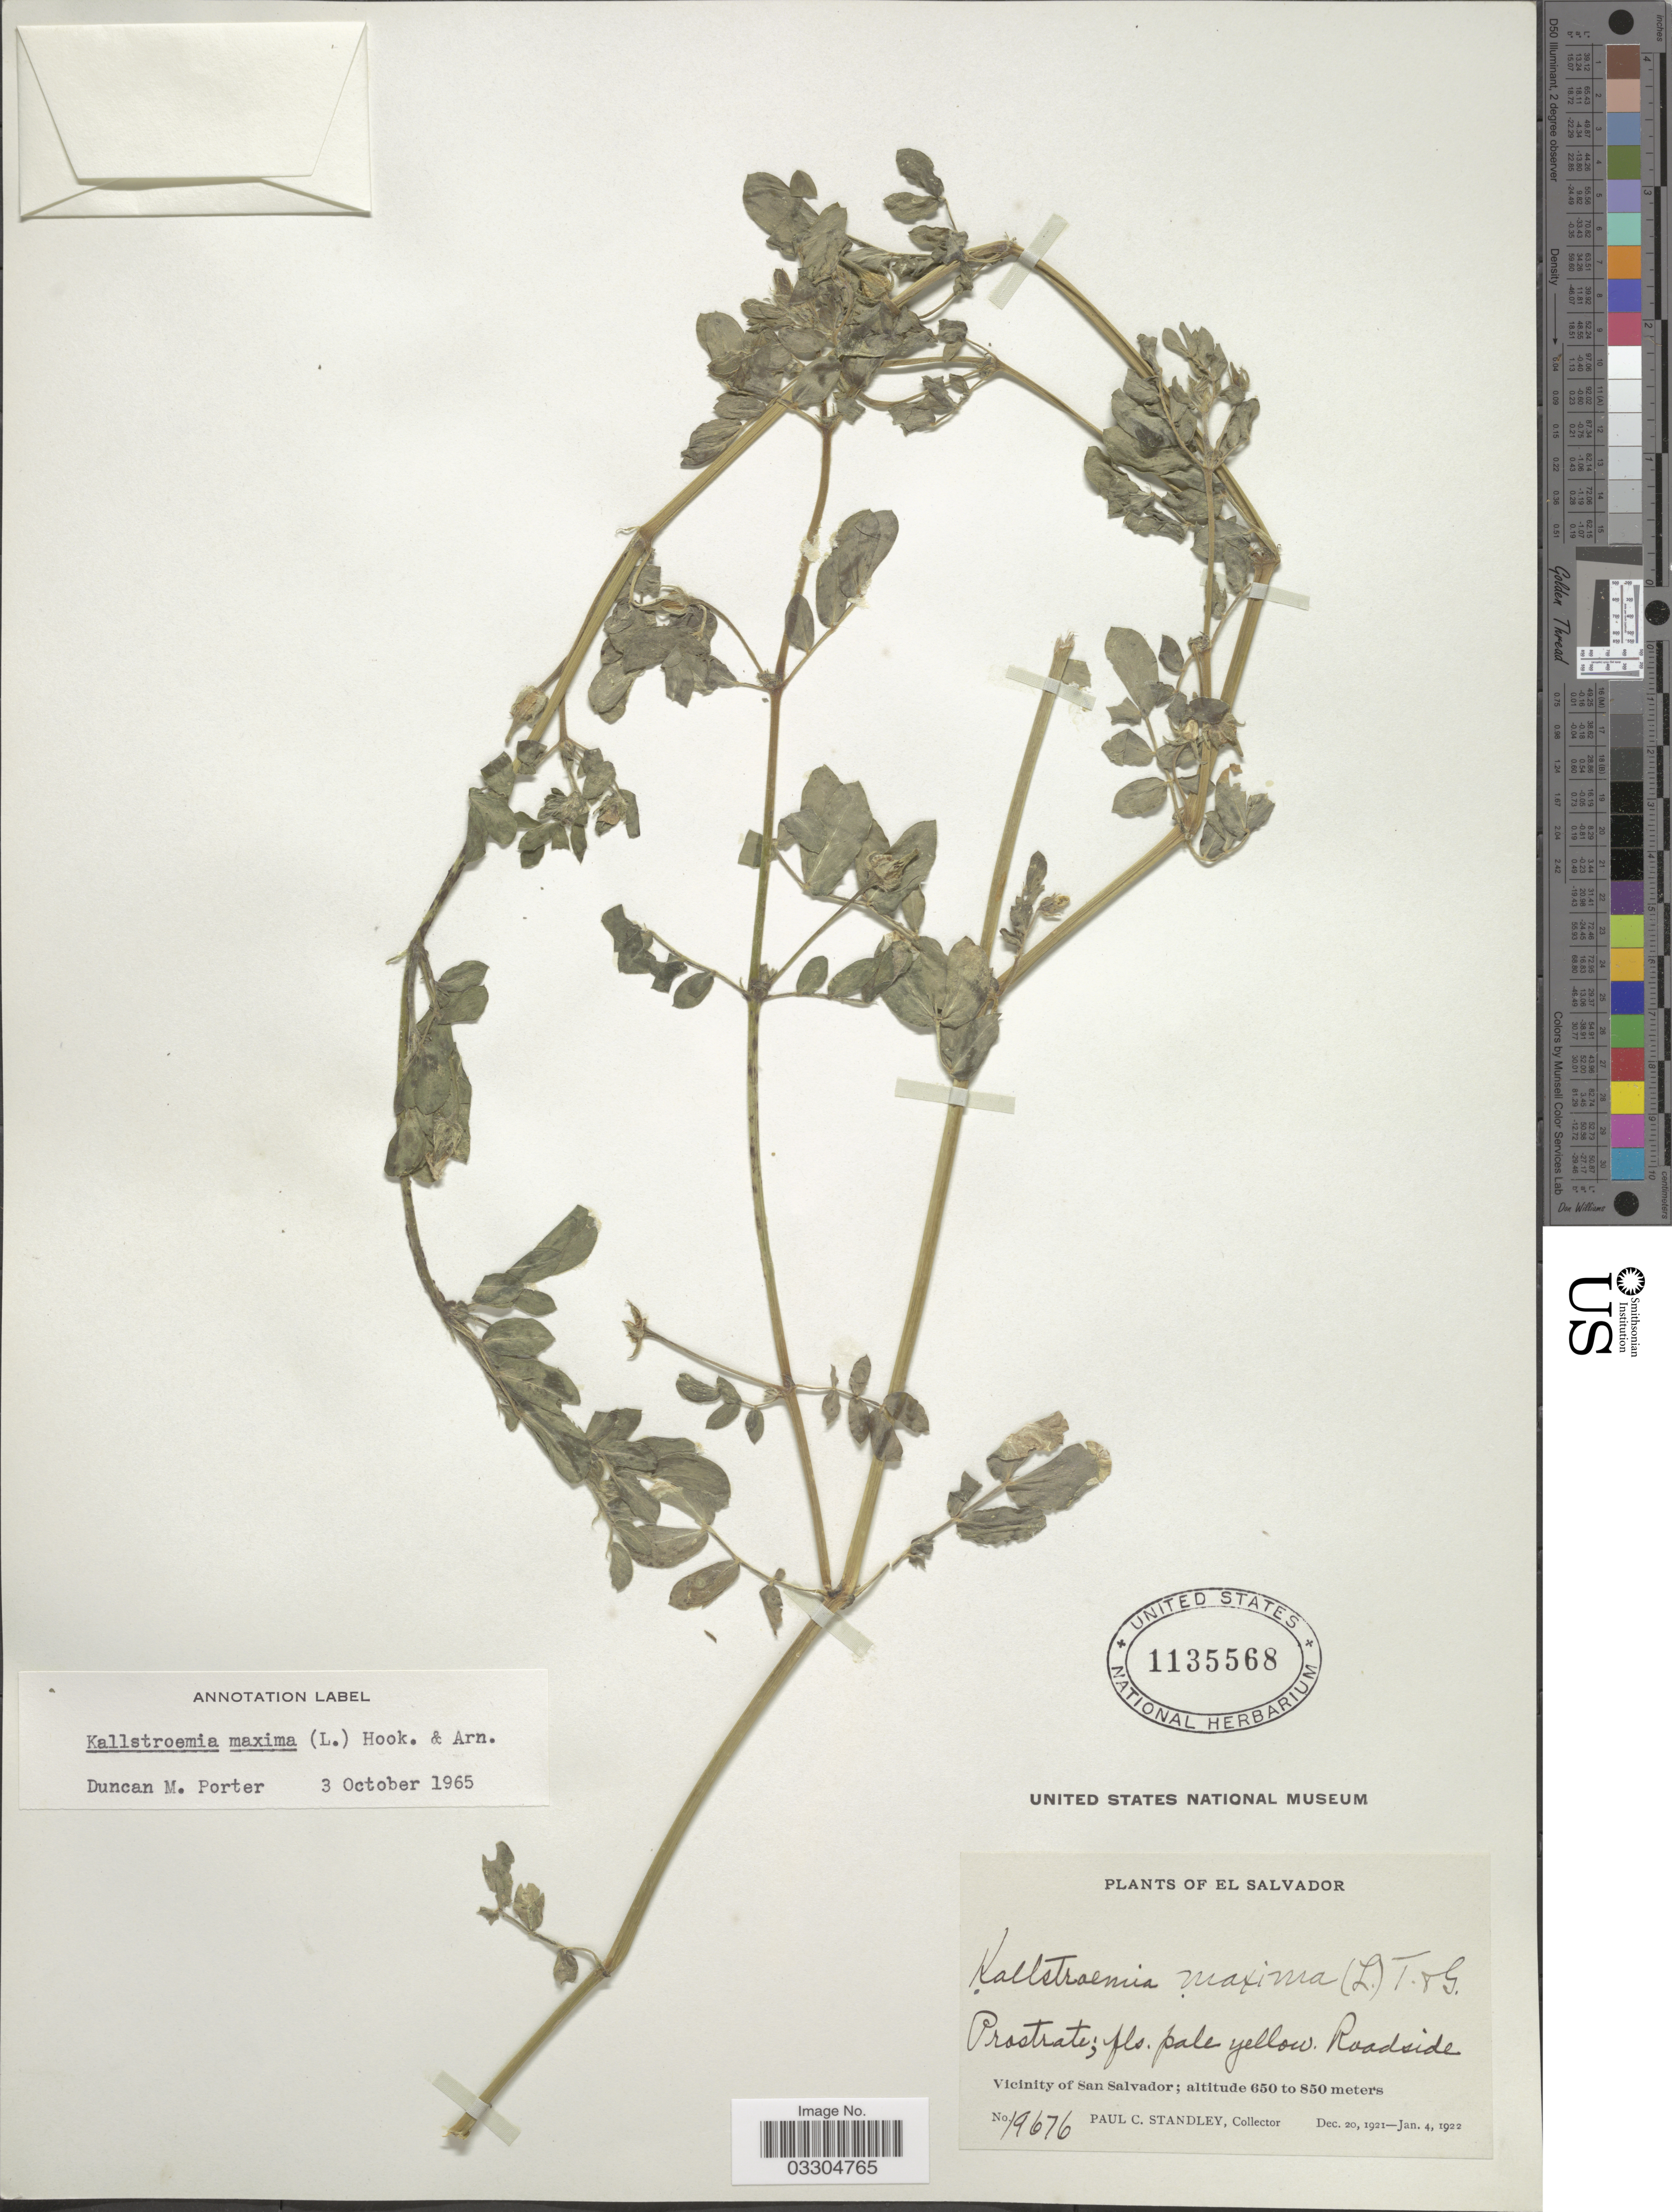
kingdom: Plantae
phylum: Tracheophyta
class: Magnoliopsida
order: Zygophyllales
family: Zygophyllaceae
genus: Kallstroemia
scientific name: Kallstroemia maxima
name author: (L.) Hook. & Arn.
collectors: P. C. Standley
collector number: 19676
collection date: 1921-12-20/1922-01-04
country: El Salvador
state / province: San Salvador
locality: Vicinity of San Salvador.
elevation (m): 650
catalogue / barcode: US 1135568